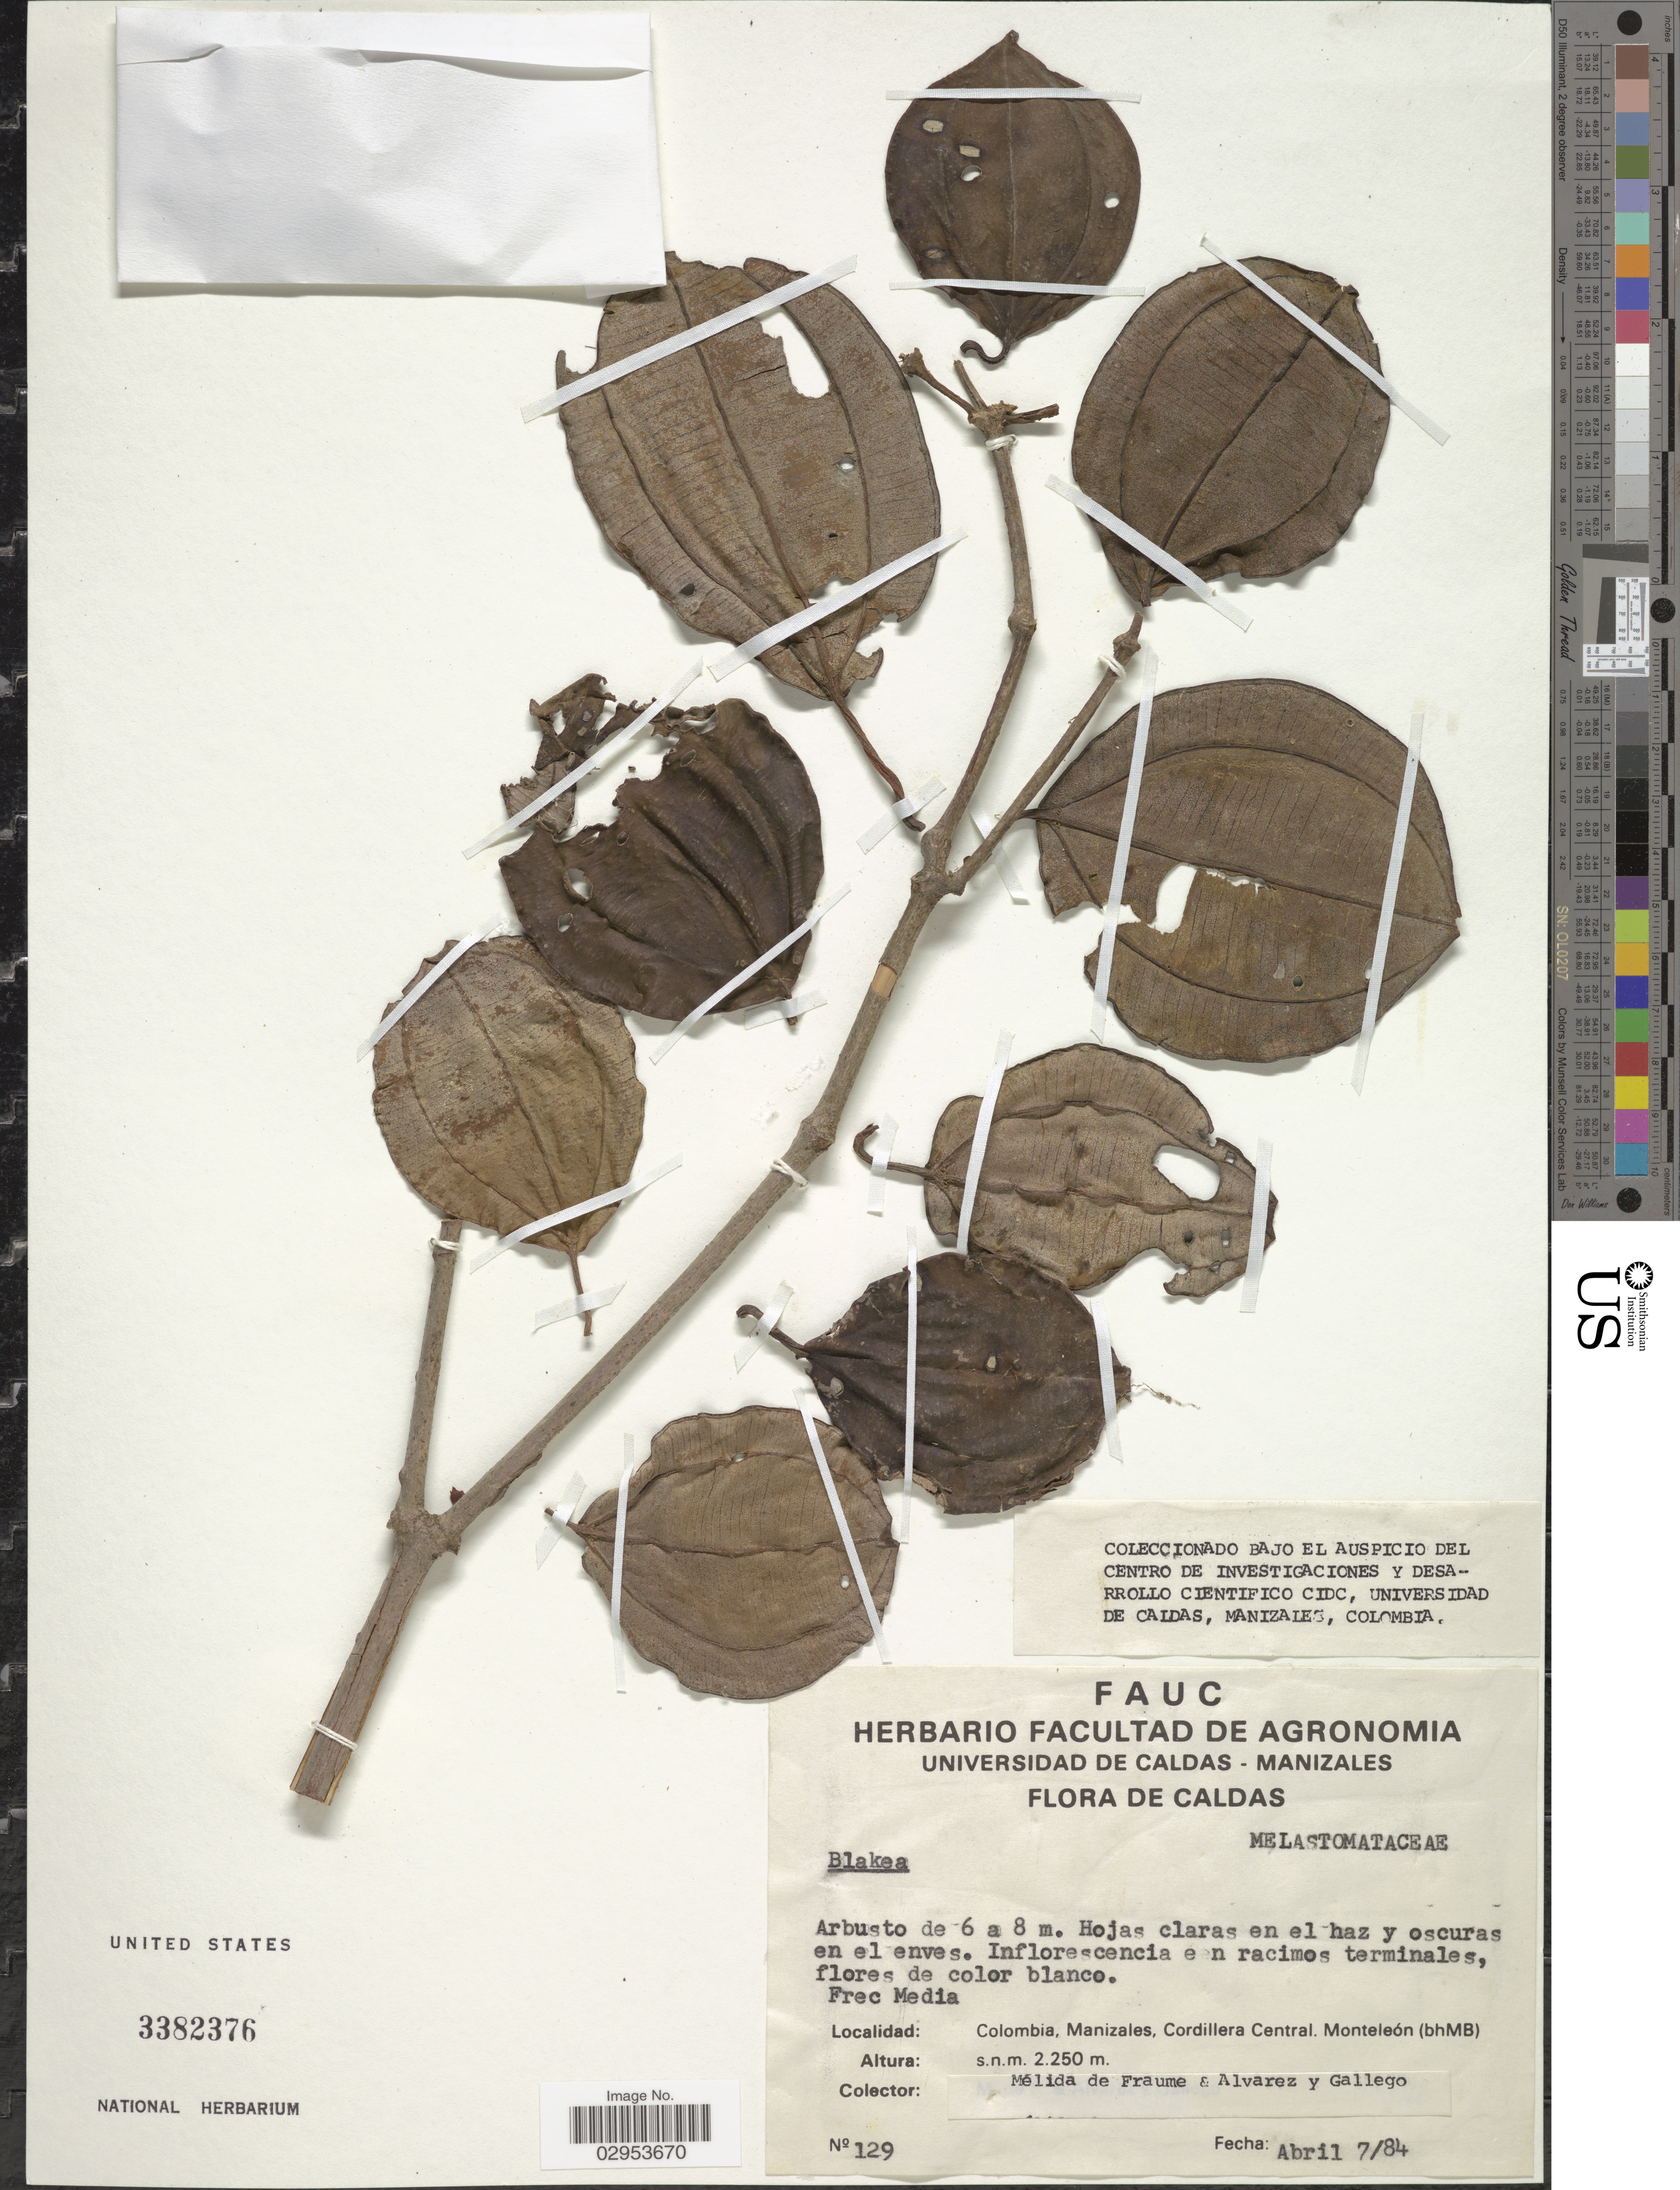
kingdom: Plantae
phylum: Tracheophyta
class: Magnoliopsida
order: Myrtales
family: Melastomataceae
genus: Blakea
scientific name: Blakea sp.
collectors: M. Fraume, -- Alvarez & -. Gallego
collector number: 129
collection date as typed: Transcribed d/m/y: 7/4/84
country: Colombia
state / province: Caldas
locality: Manizales, Cordillera Central. Monteleón (bhMB).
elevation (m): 2250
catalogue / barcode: US 3382376